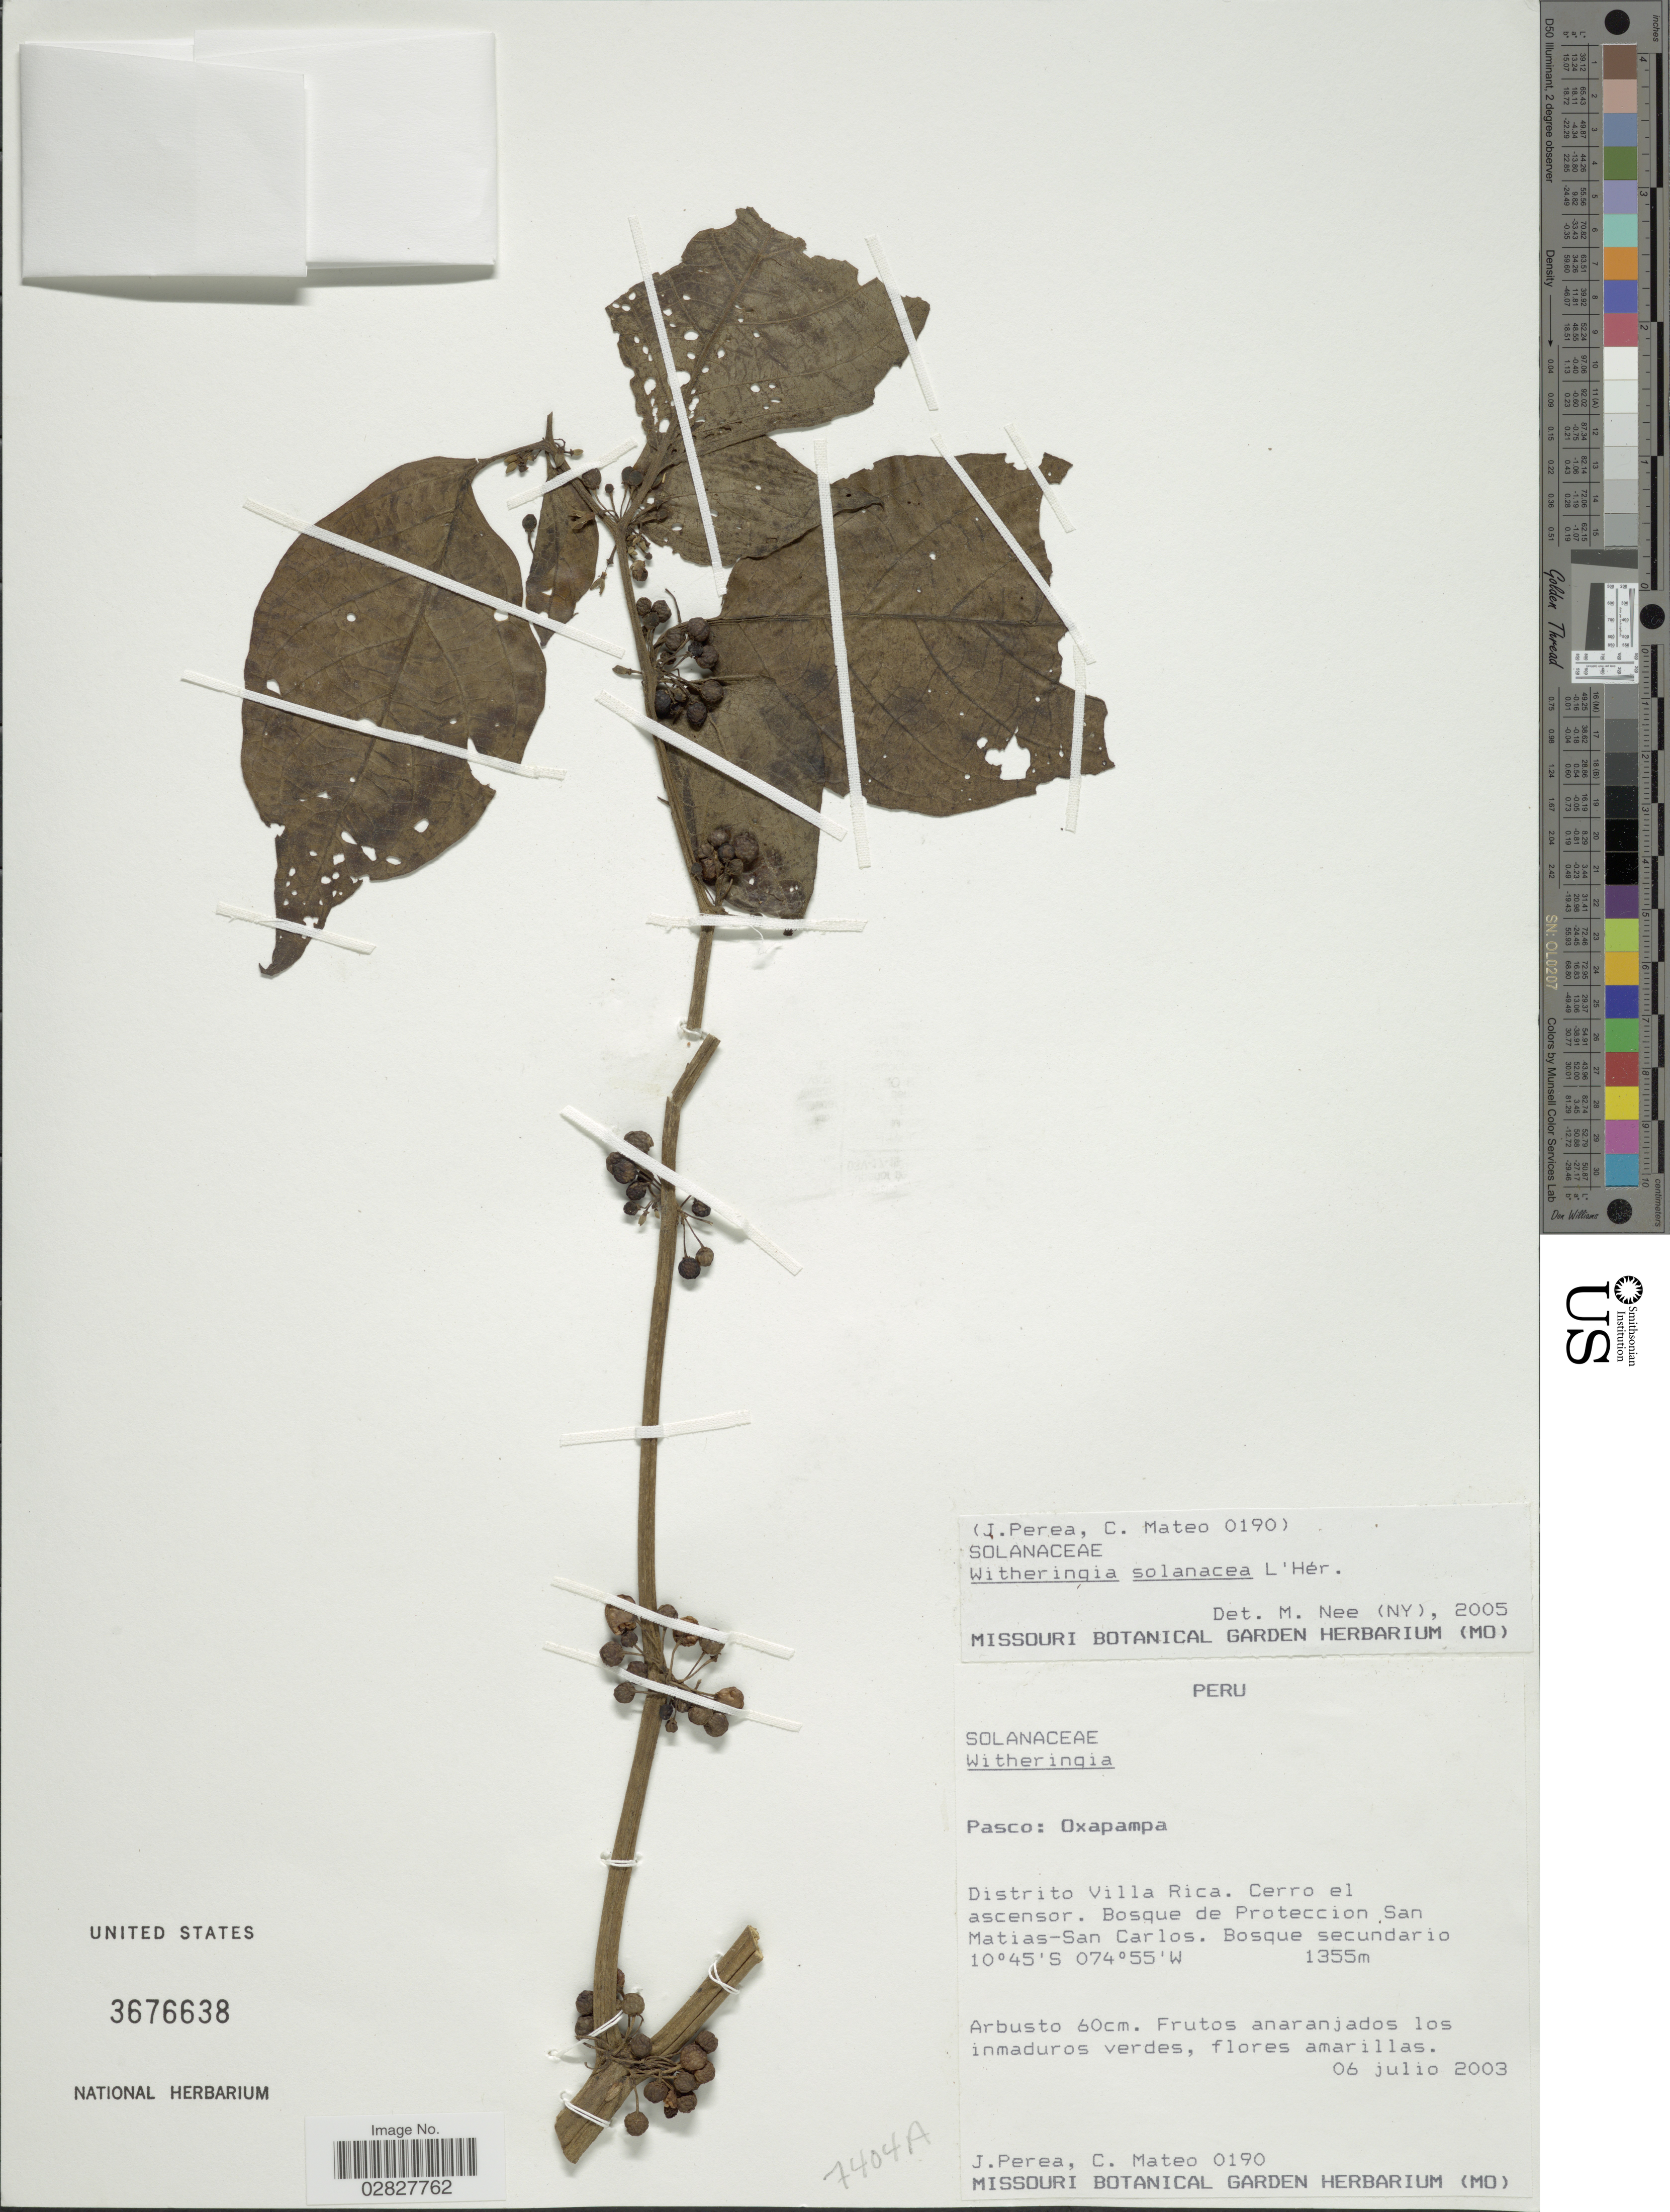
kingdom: Plantae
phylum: Tracheophyta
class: Magnoliopsida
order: Solanales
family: Solanaceae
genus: Witheringia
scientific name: Witheringia solanacea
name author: L'Hér.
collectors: J. Perea & C. Mateo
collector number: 0190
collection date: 2003-07-06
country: Peru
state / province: Pasco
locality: Oxapampa. Distrito Villa Rica. Cerro el ascensor. Bosque de Proteccion San Matias-San Carlos.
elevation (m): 1355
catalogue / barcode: US 3676638